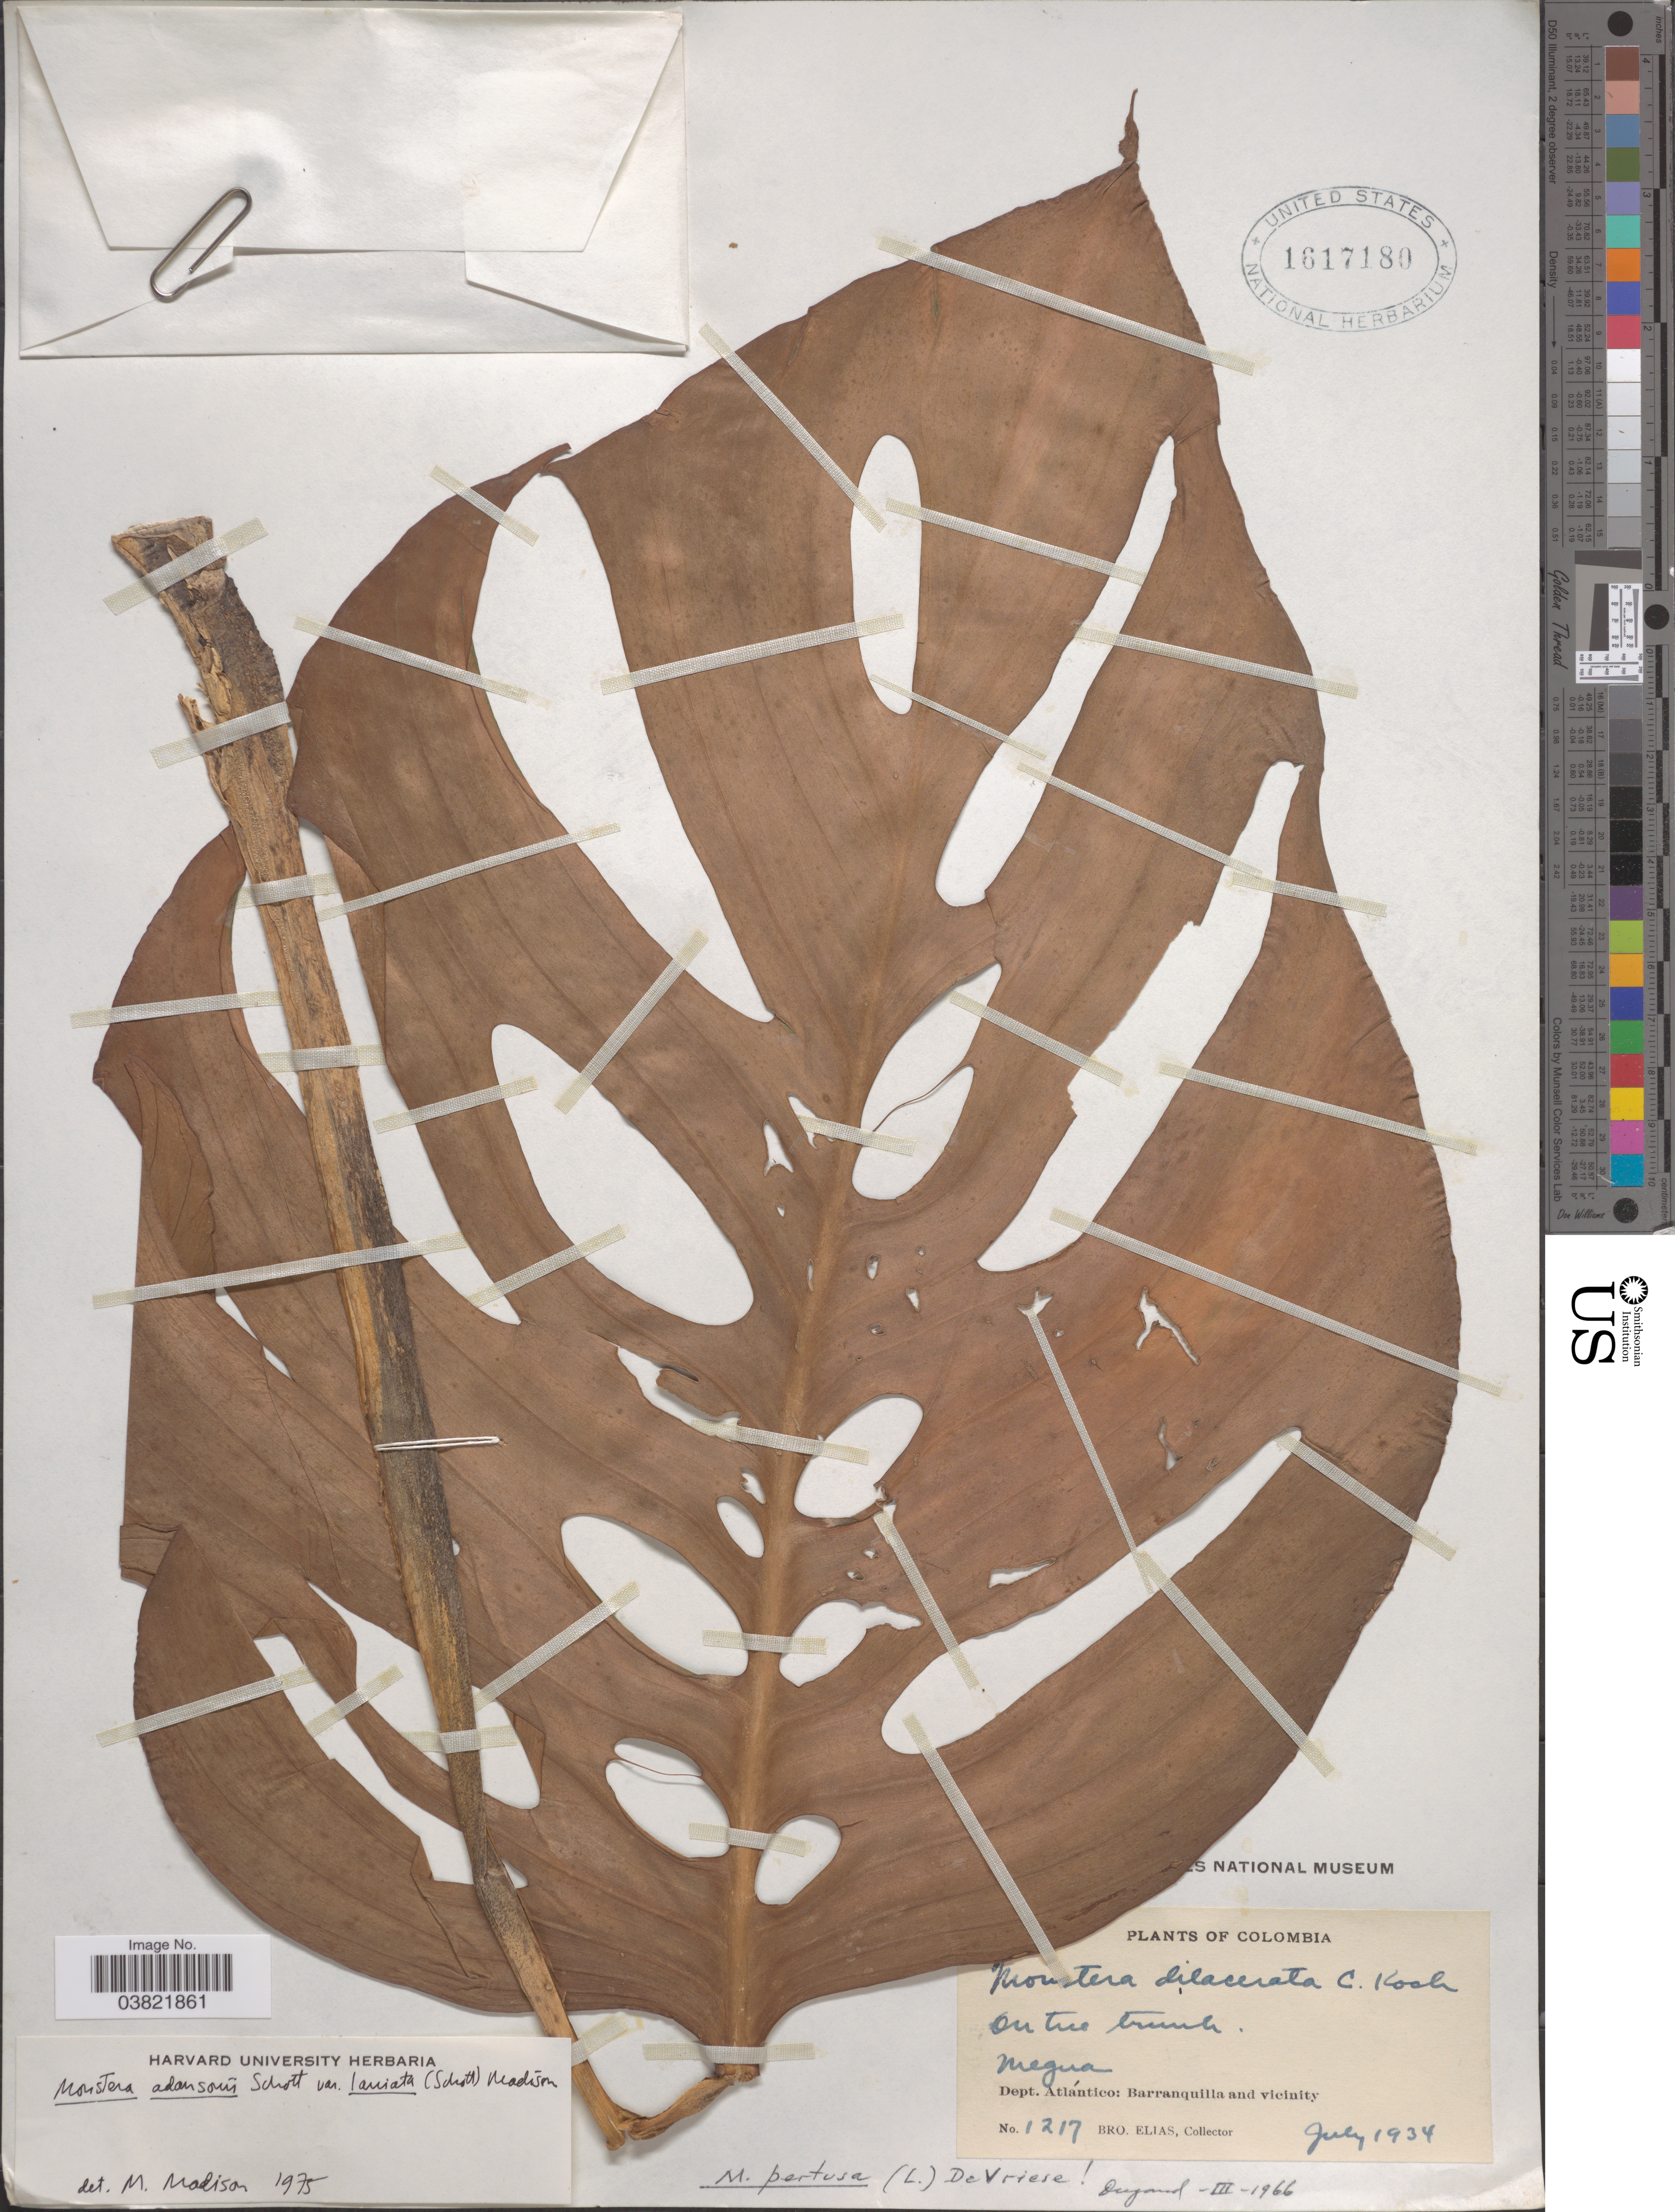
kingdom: Plantae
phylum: Tracheophyta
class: Liliopsida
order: Alismatales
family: Araceae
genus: Monstera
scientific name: Monstera adansonii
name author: Schott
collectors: Bro. Elias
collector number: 1217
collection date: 1934-07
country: Colombia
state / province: Atlántico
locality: Dept. Atlántico: Barranquilla and vicinity.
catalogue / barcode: US 1617180